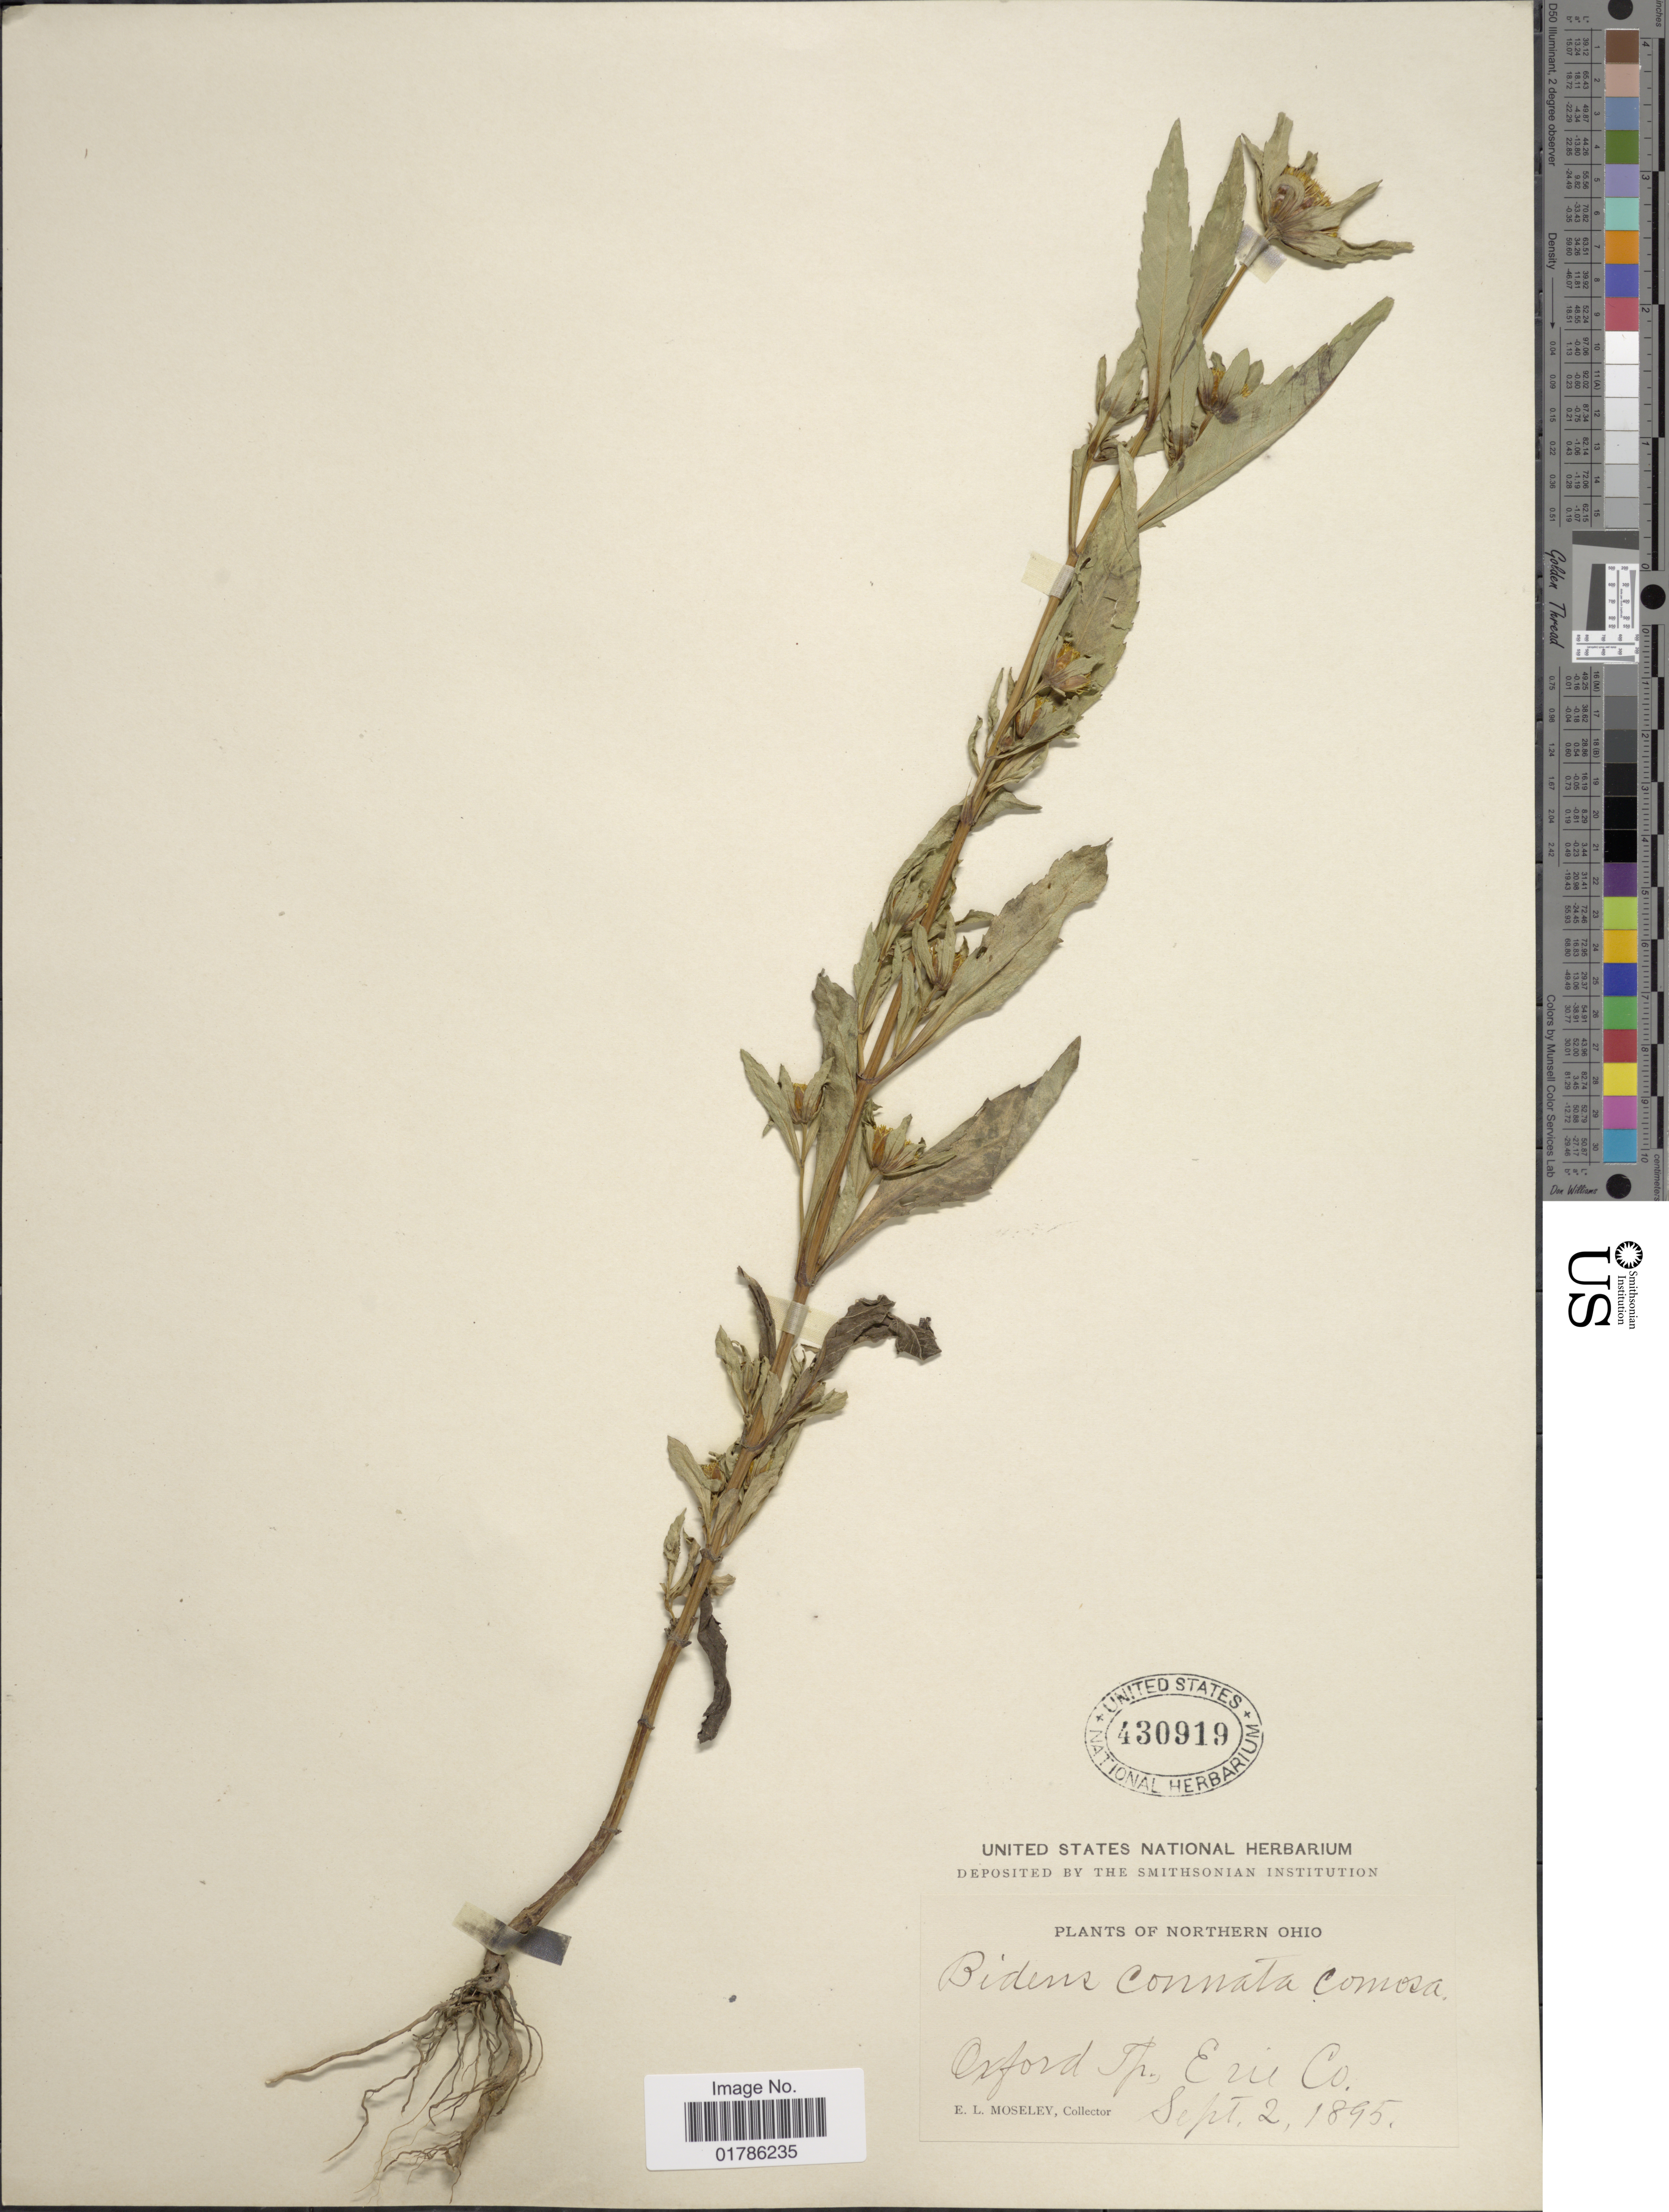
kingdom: Plantae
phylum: Tracheophyta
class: Magnoliopsida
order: Asterales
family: Asteraceae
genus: Bidens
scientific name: Bidens connata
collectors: E. Moseley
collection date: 1895-09-02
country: United States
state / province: Ohio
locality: Northern Ohio, Oxford Tp., Erie Co.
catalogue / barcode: US 430919